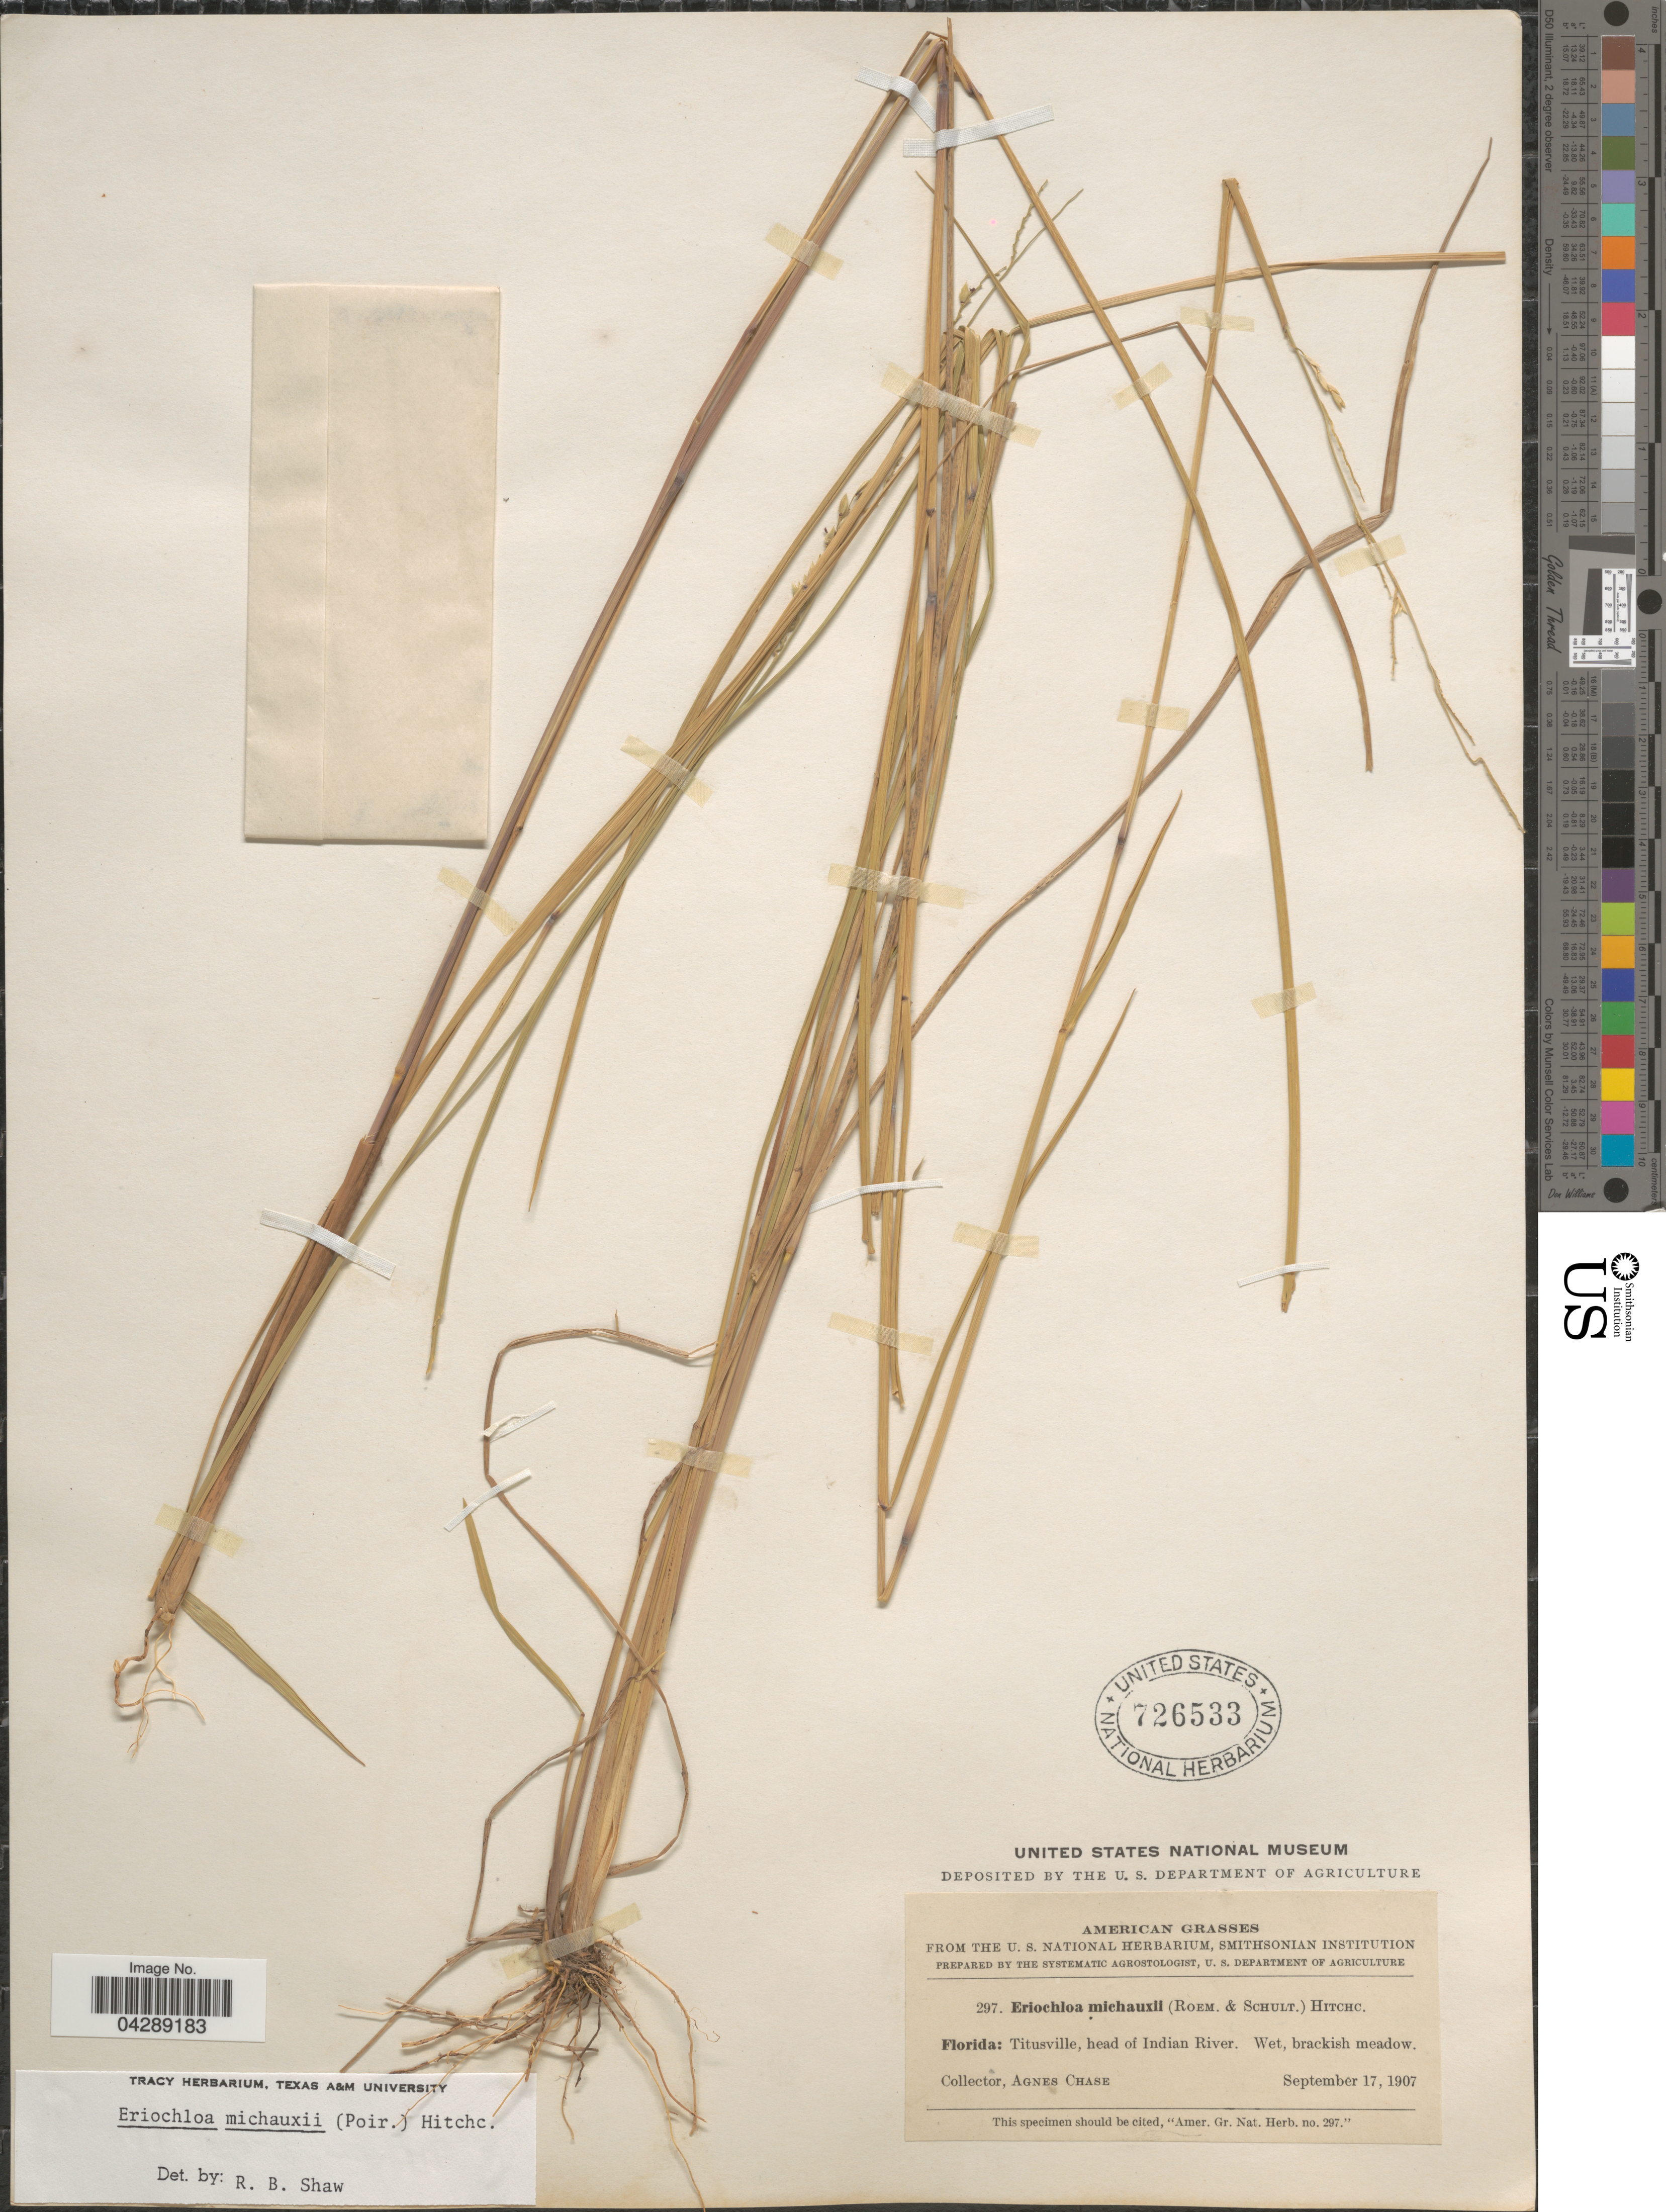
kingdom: Plantae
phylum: Tracheophyta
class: Liliopsida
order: Poales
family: Poaceae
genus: Eriochloa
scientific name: Eriochloa michauxii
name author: (Poir.) Hitchc.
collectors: A. Chase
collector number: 297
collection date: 1907-09-17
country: United States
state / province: Florida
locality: Titusville, head of Indian River.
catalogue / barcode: US 726533